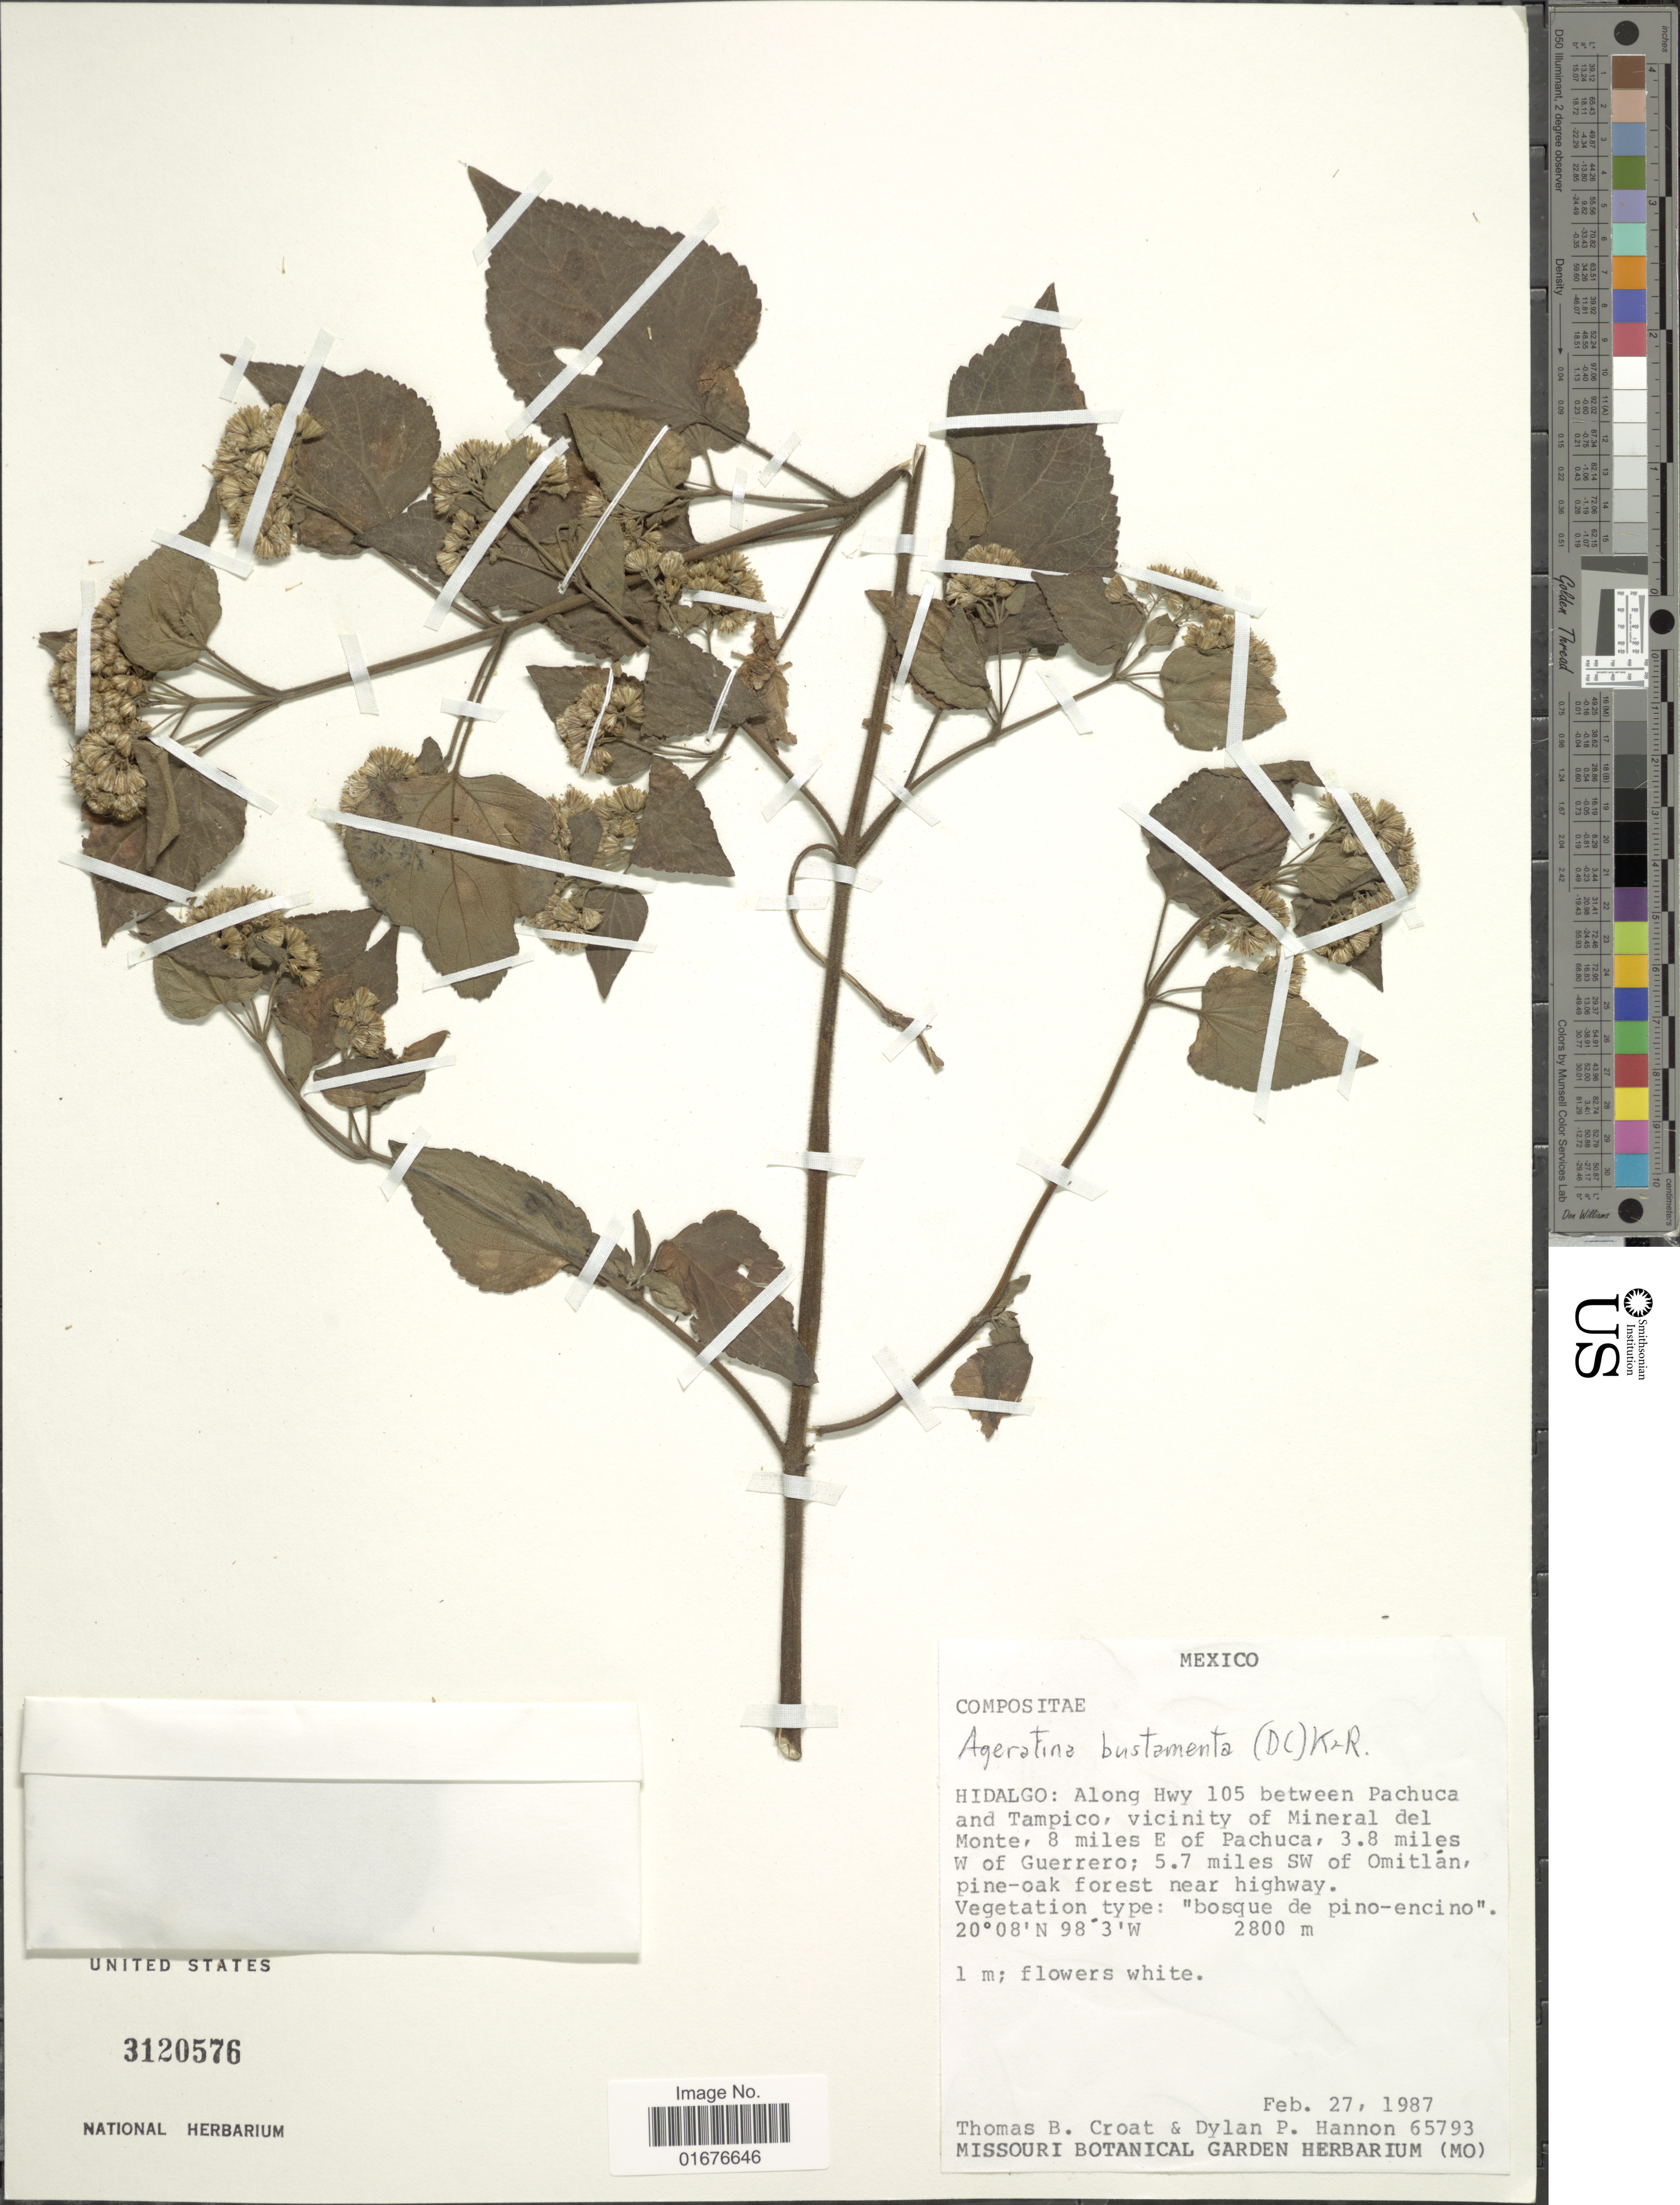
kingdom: Plantae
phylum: Tracheophyta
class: Magnoliopsida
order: Asterales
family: Asteraceae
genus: Ageratina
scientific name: Ageratina pichinchensis var. bustamenta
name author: (DC.) R.M. King & H. Rob.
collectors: T. B. Croat & D. Hannon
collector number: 65793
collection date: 1987-02-27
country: Mexico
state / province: Hidalgo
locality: Along Hwy 105 between Pachuca and Tampico, vicinity of Mineral del Monte, 8 miles E of Pachuca, 3.8 miles W of Guerrero; 5.7 miles SW of Omitlán, pine-oak orest near highway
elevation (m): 2800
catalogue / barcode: US 3120576